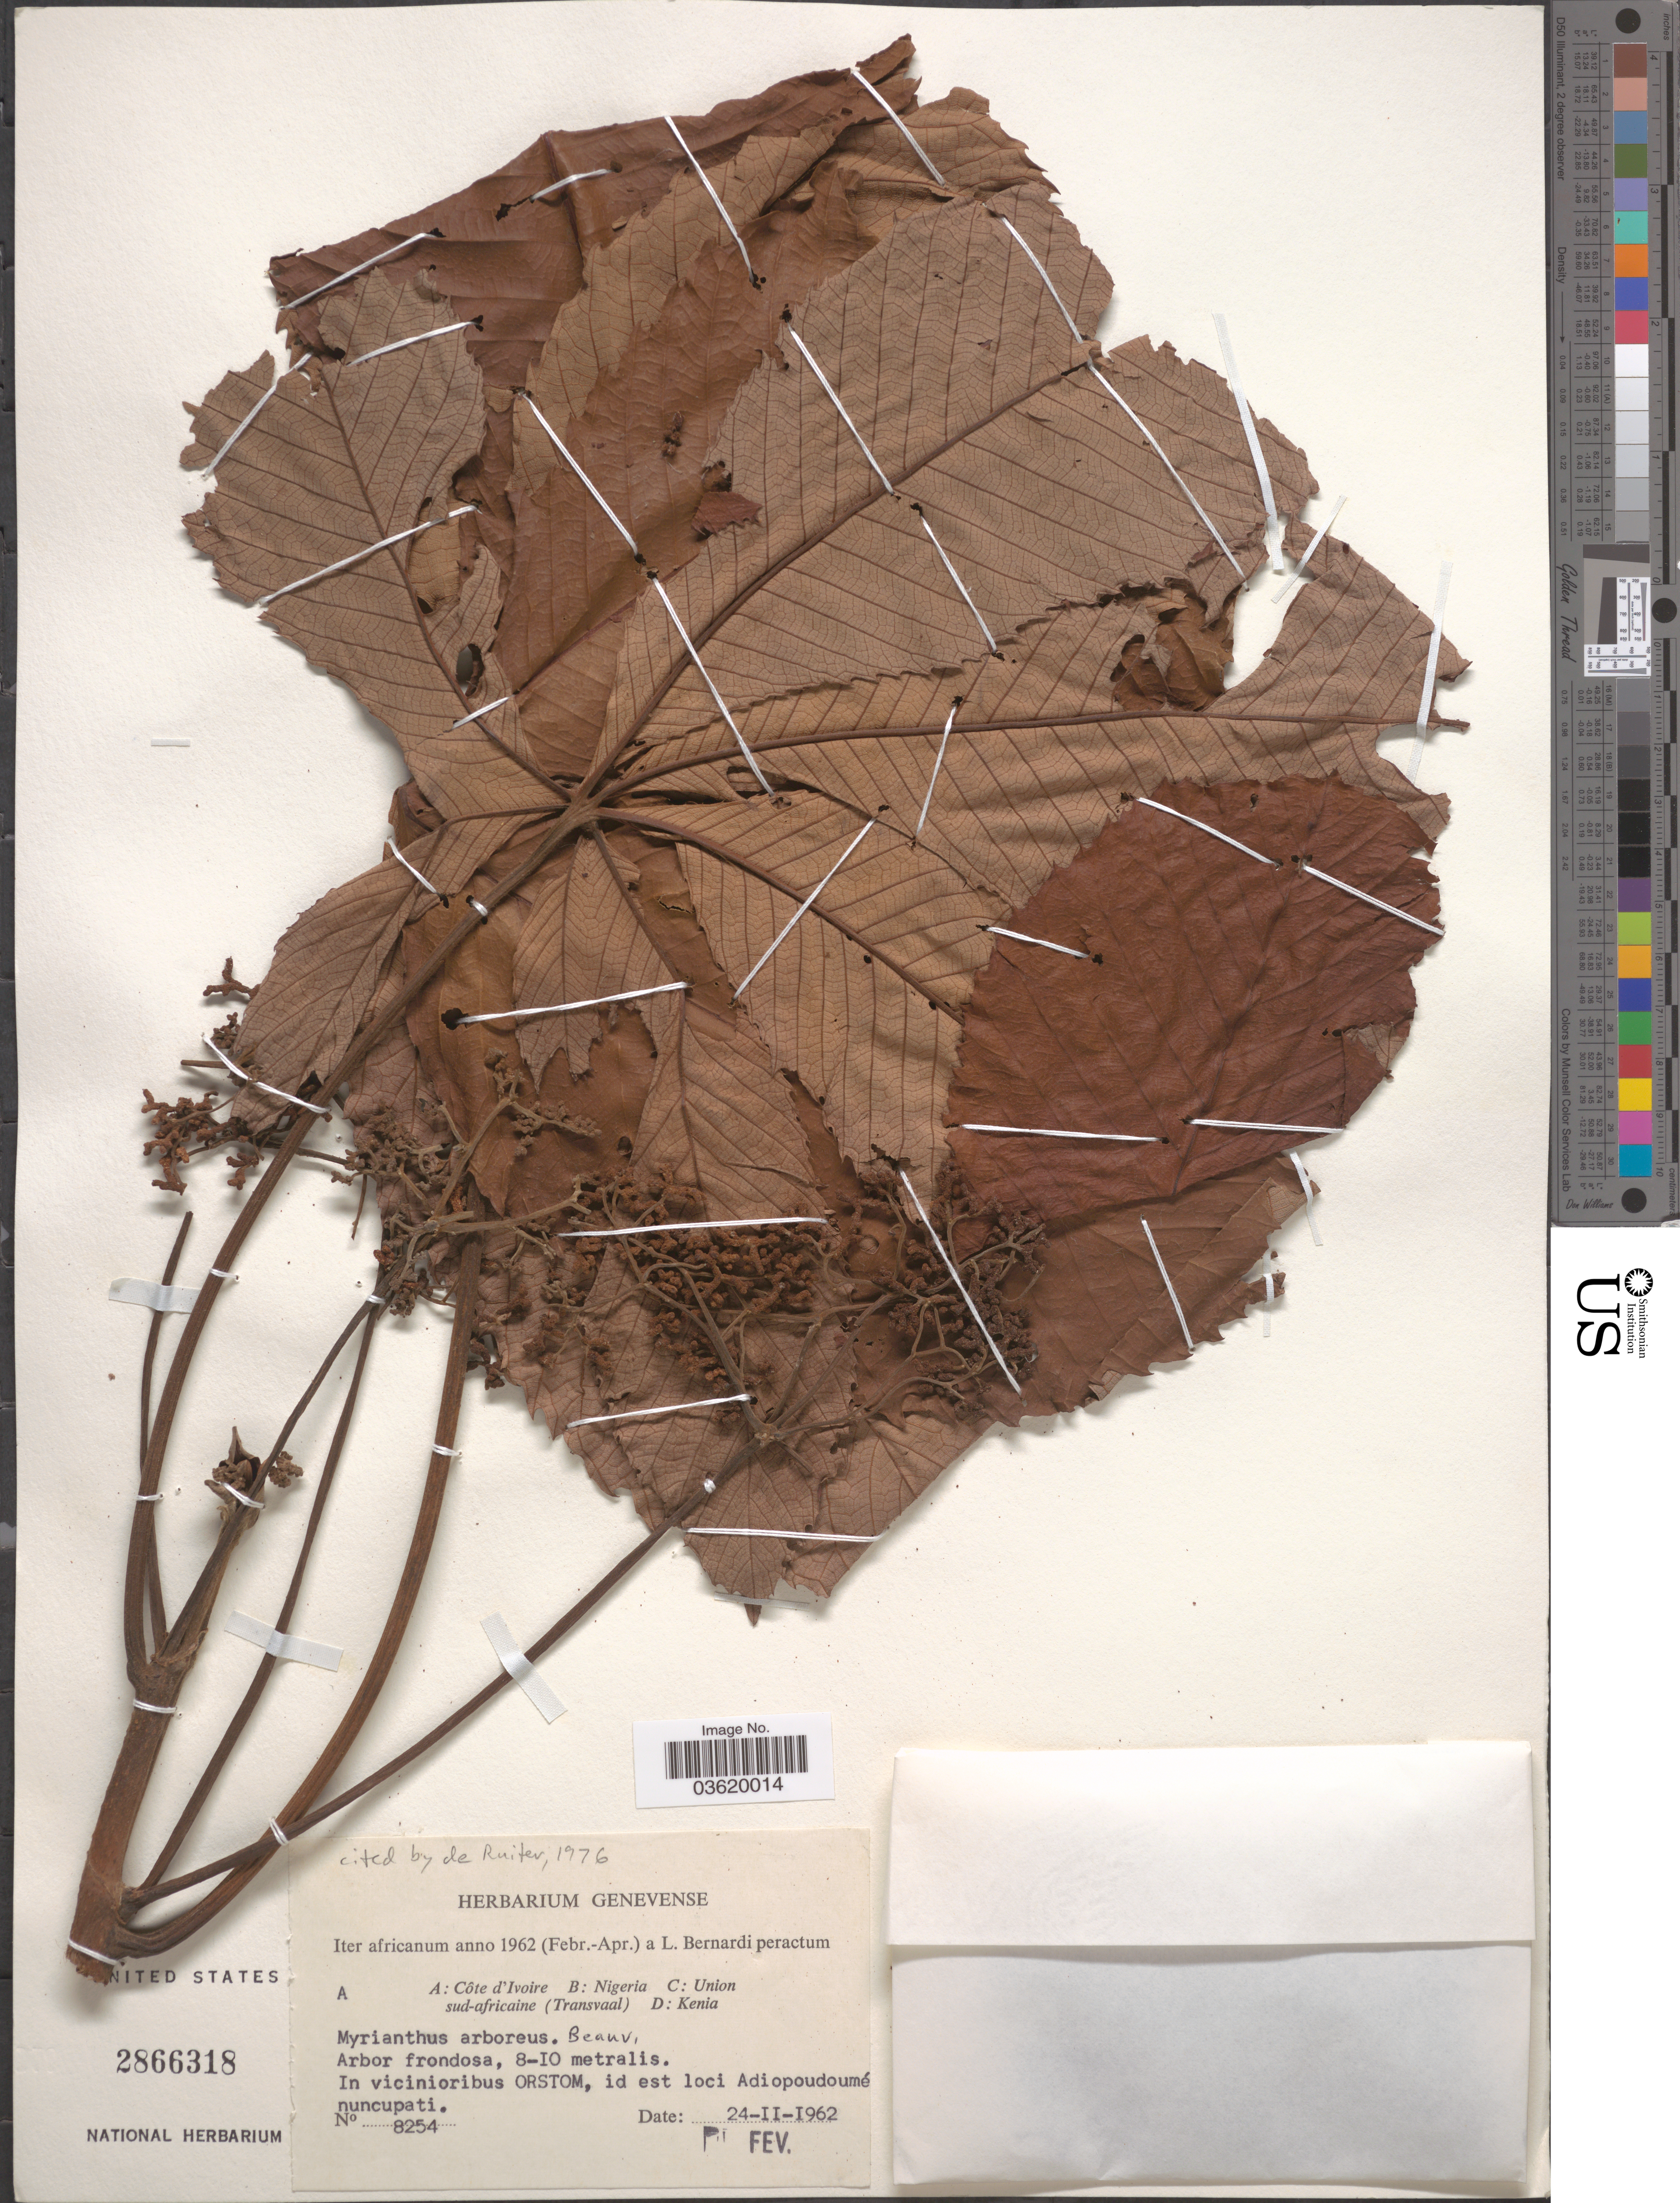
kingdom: Plantae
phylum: Tracheophyta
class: Magnoliopsida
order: Rosales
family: Urticaceae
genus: Myrianthus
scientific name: Myrianthus arboreus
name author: P. Beauv.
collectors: L. Bernardi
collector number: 8254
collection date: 1962-02-24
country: Ivory Coast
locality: Côte d'Ivoire. In vicinioribus Orstom, id est loci Adiopoudoumé nuncupati.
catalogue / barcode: US 2866318